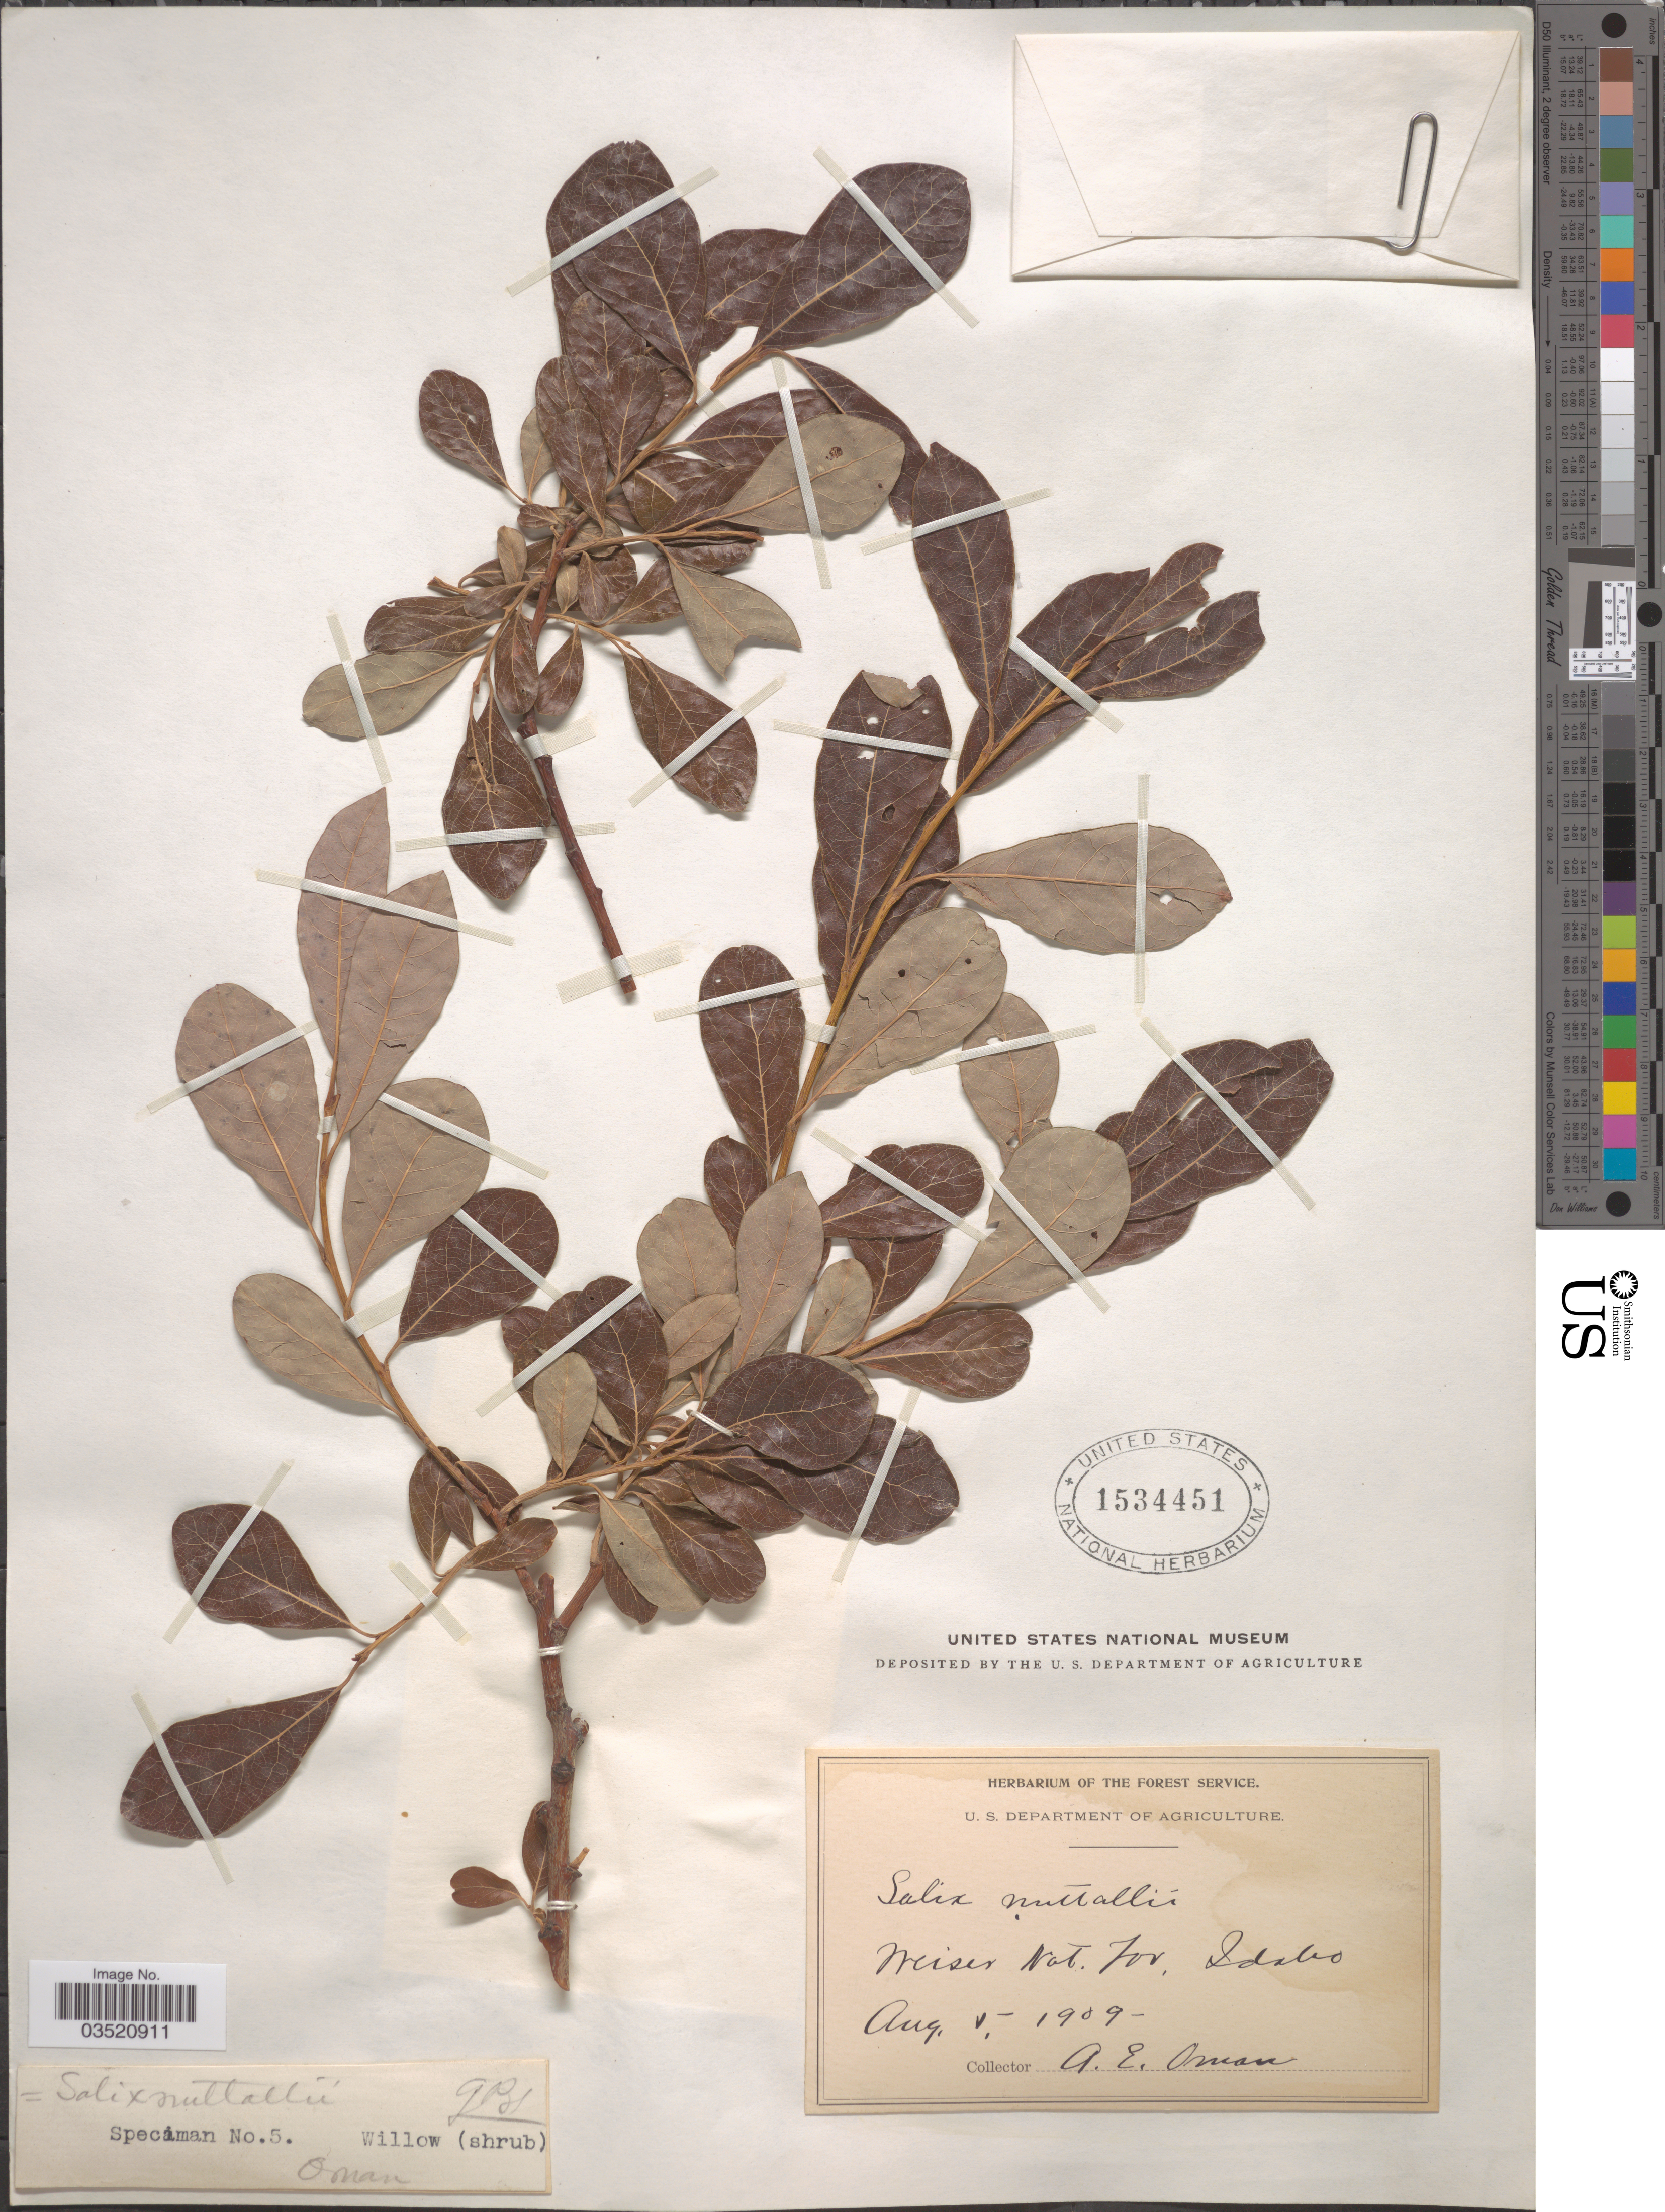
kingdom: Plantae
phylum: Tracheophyta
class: Magnoliopsida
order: Malpighiales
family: Salicaceae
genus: Salix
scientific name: Salix scouleriana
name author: Barratt ex Hook.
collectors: A. Oman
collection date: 1989-08-05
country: United States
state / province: Idaho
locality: Weiser Nat. For.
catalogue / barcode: US 1534451